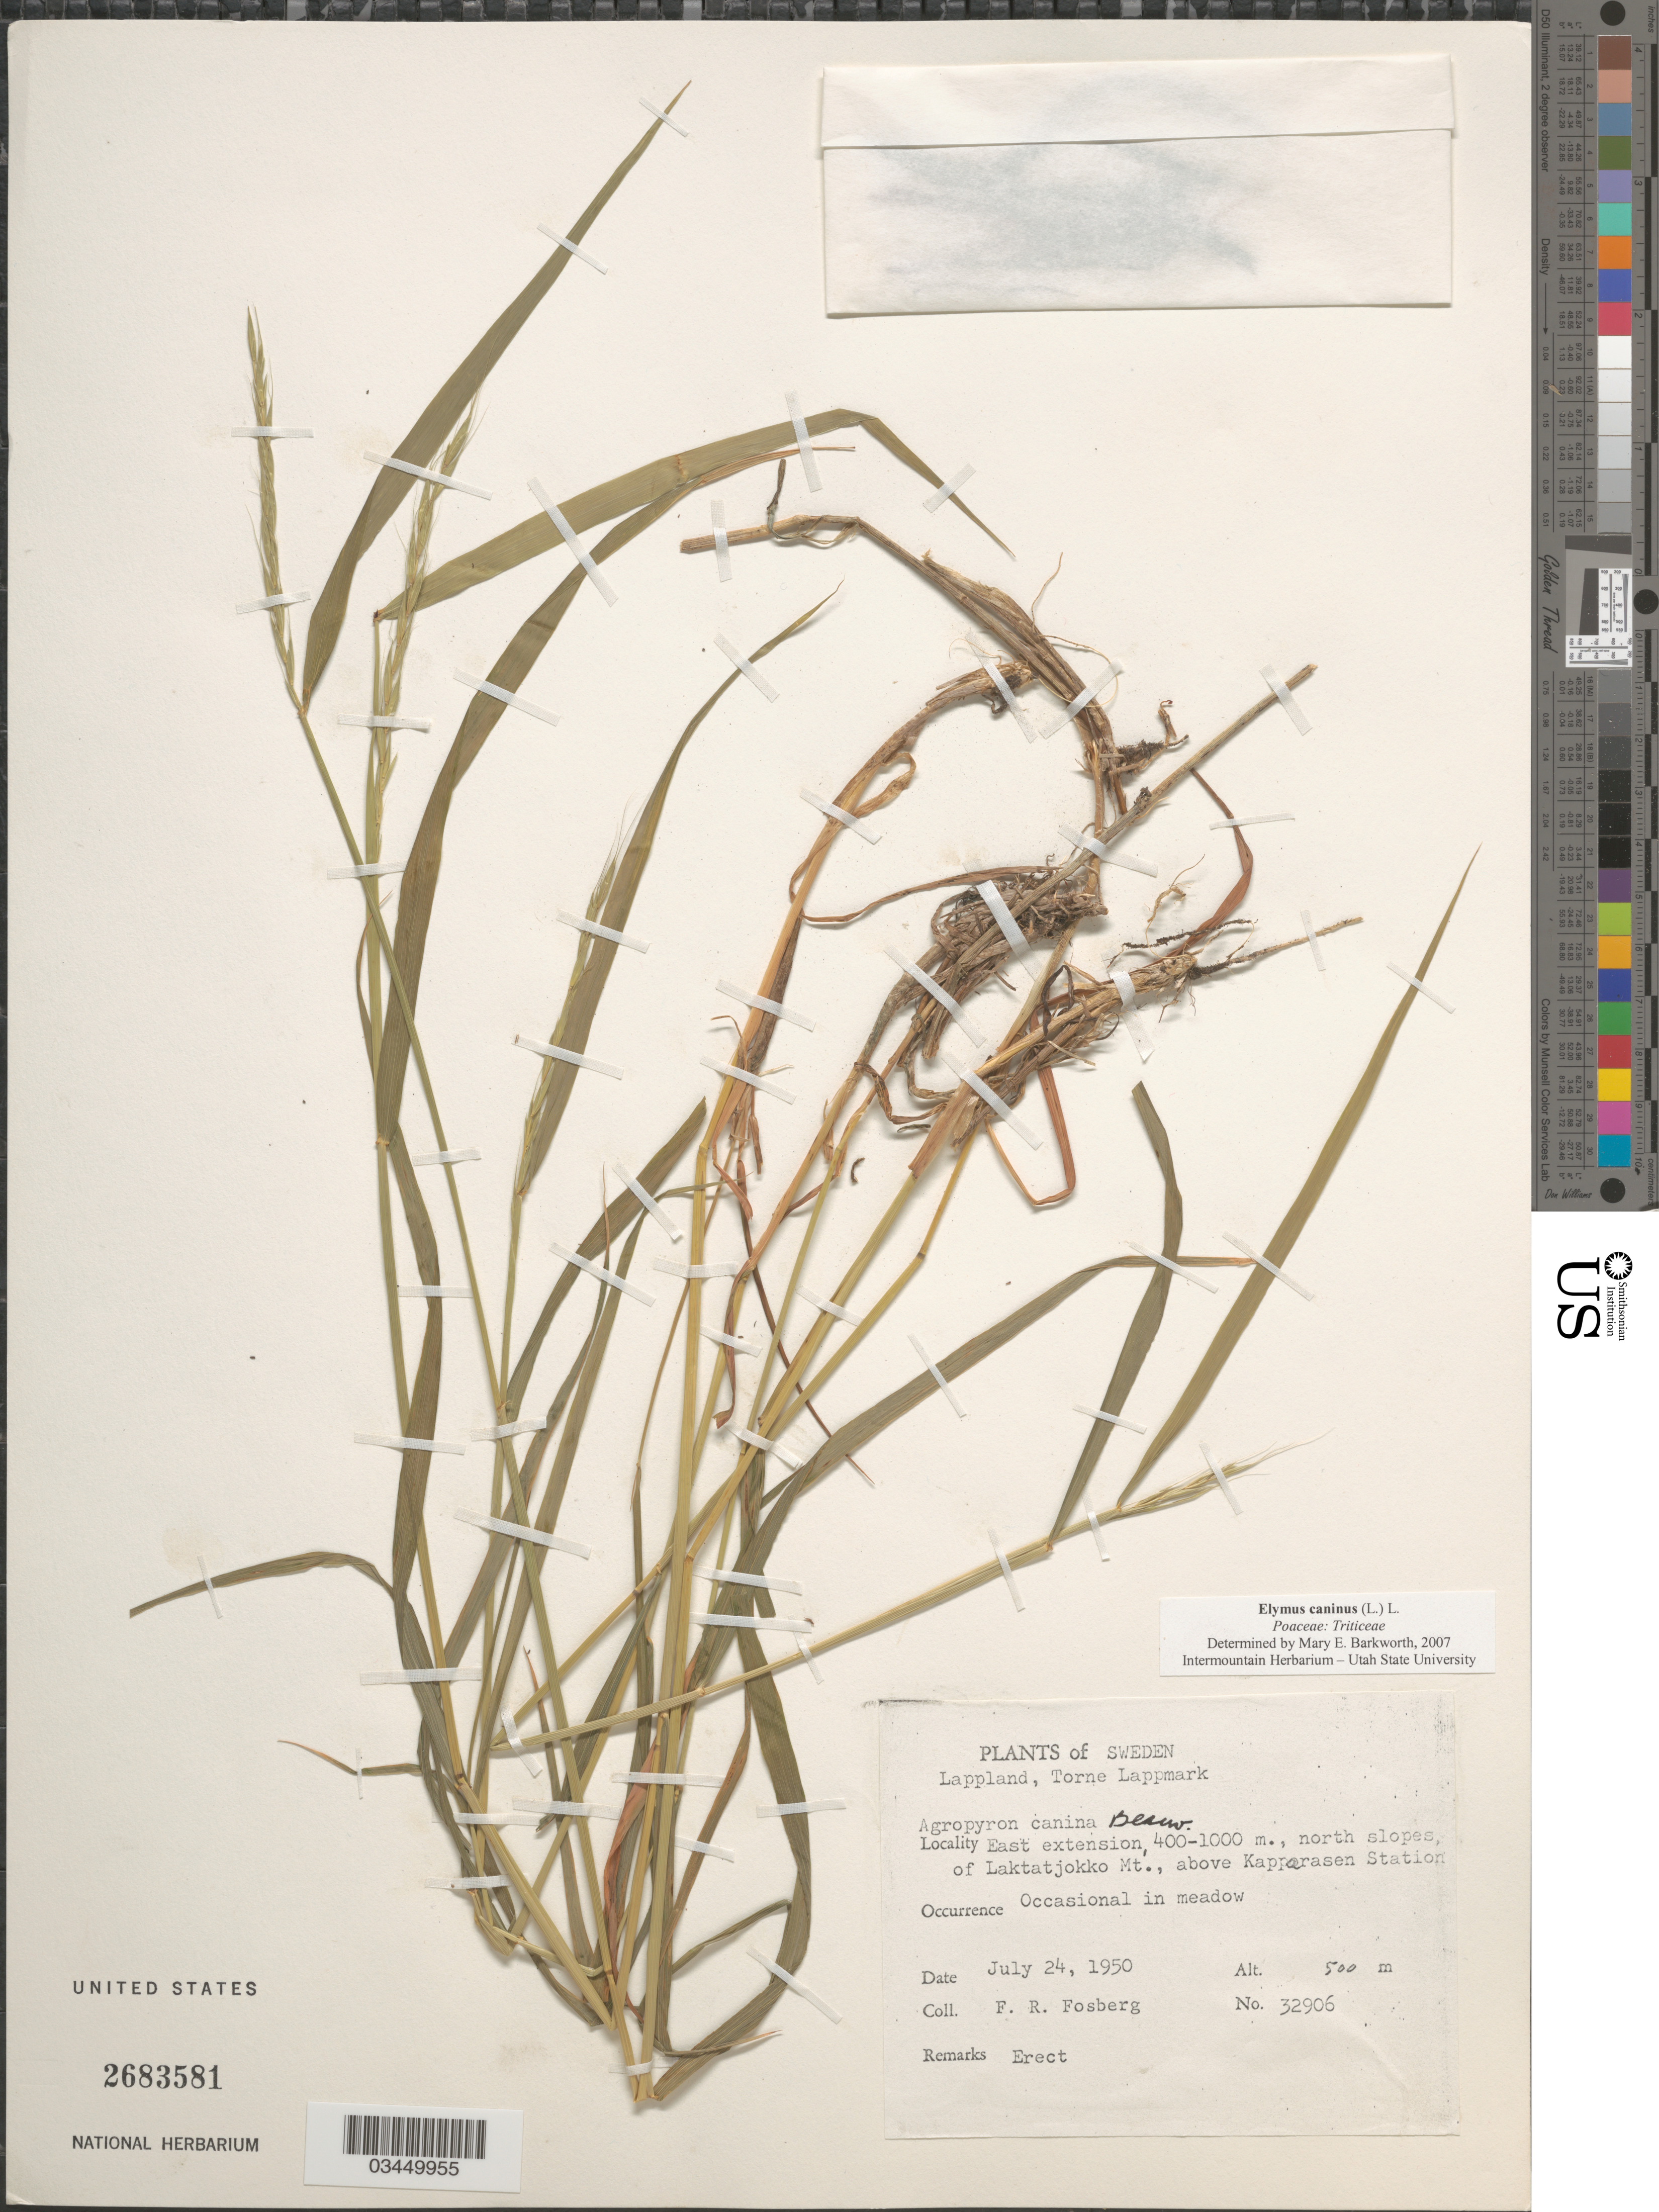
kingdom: Plantae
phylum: Tracheophyta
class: Liliopsida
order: Poales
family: Poaceae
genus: Elymus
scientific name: Elymus caninus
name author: (L.) L.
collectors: F. R. Fosberg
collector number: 32906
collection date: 1950-07-24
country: Sweden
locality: Lappland, Torne Lappmark. East extension, north slopes, of Laktatjokko Mt., above Kapparasen Station.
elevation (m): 500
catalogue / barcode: US 2683581